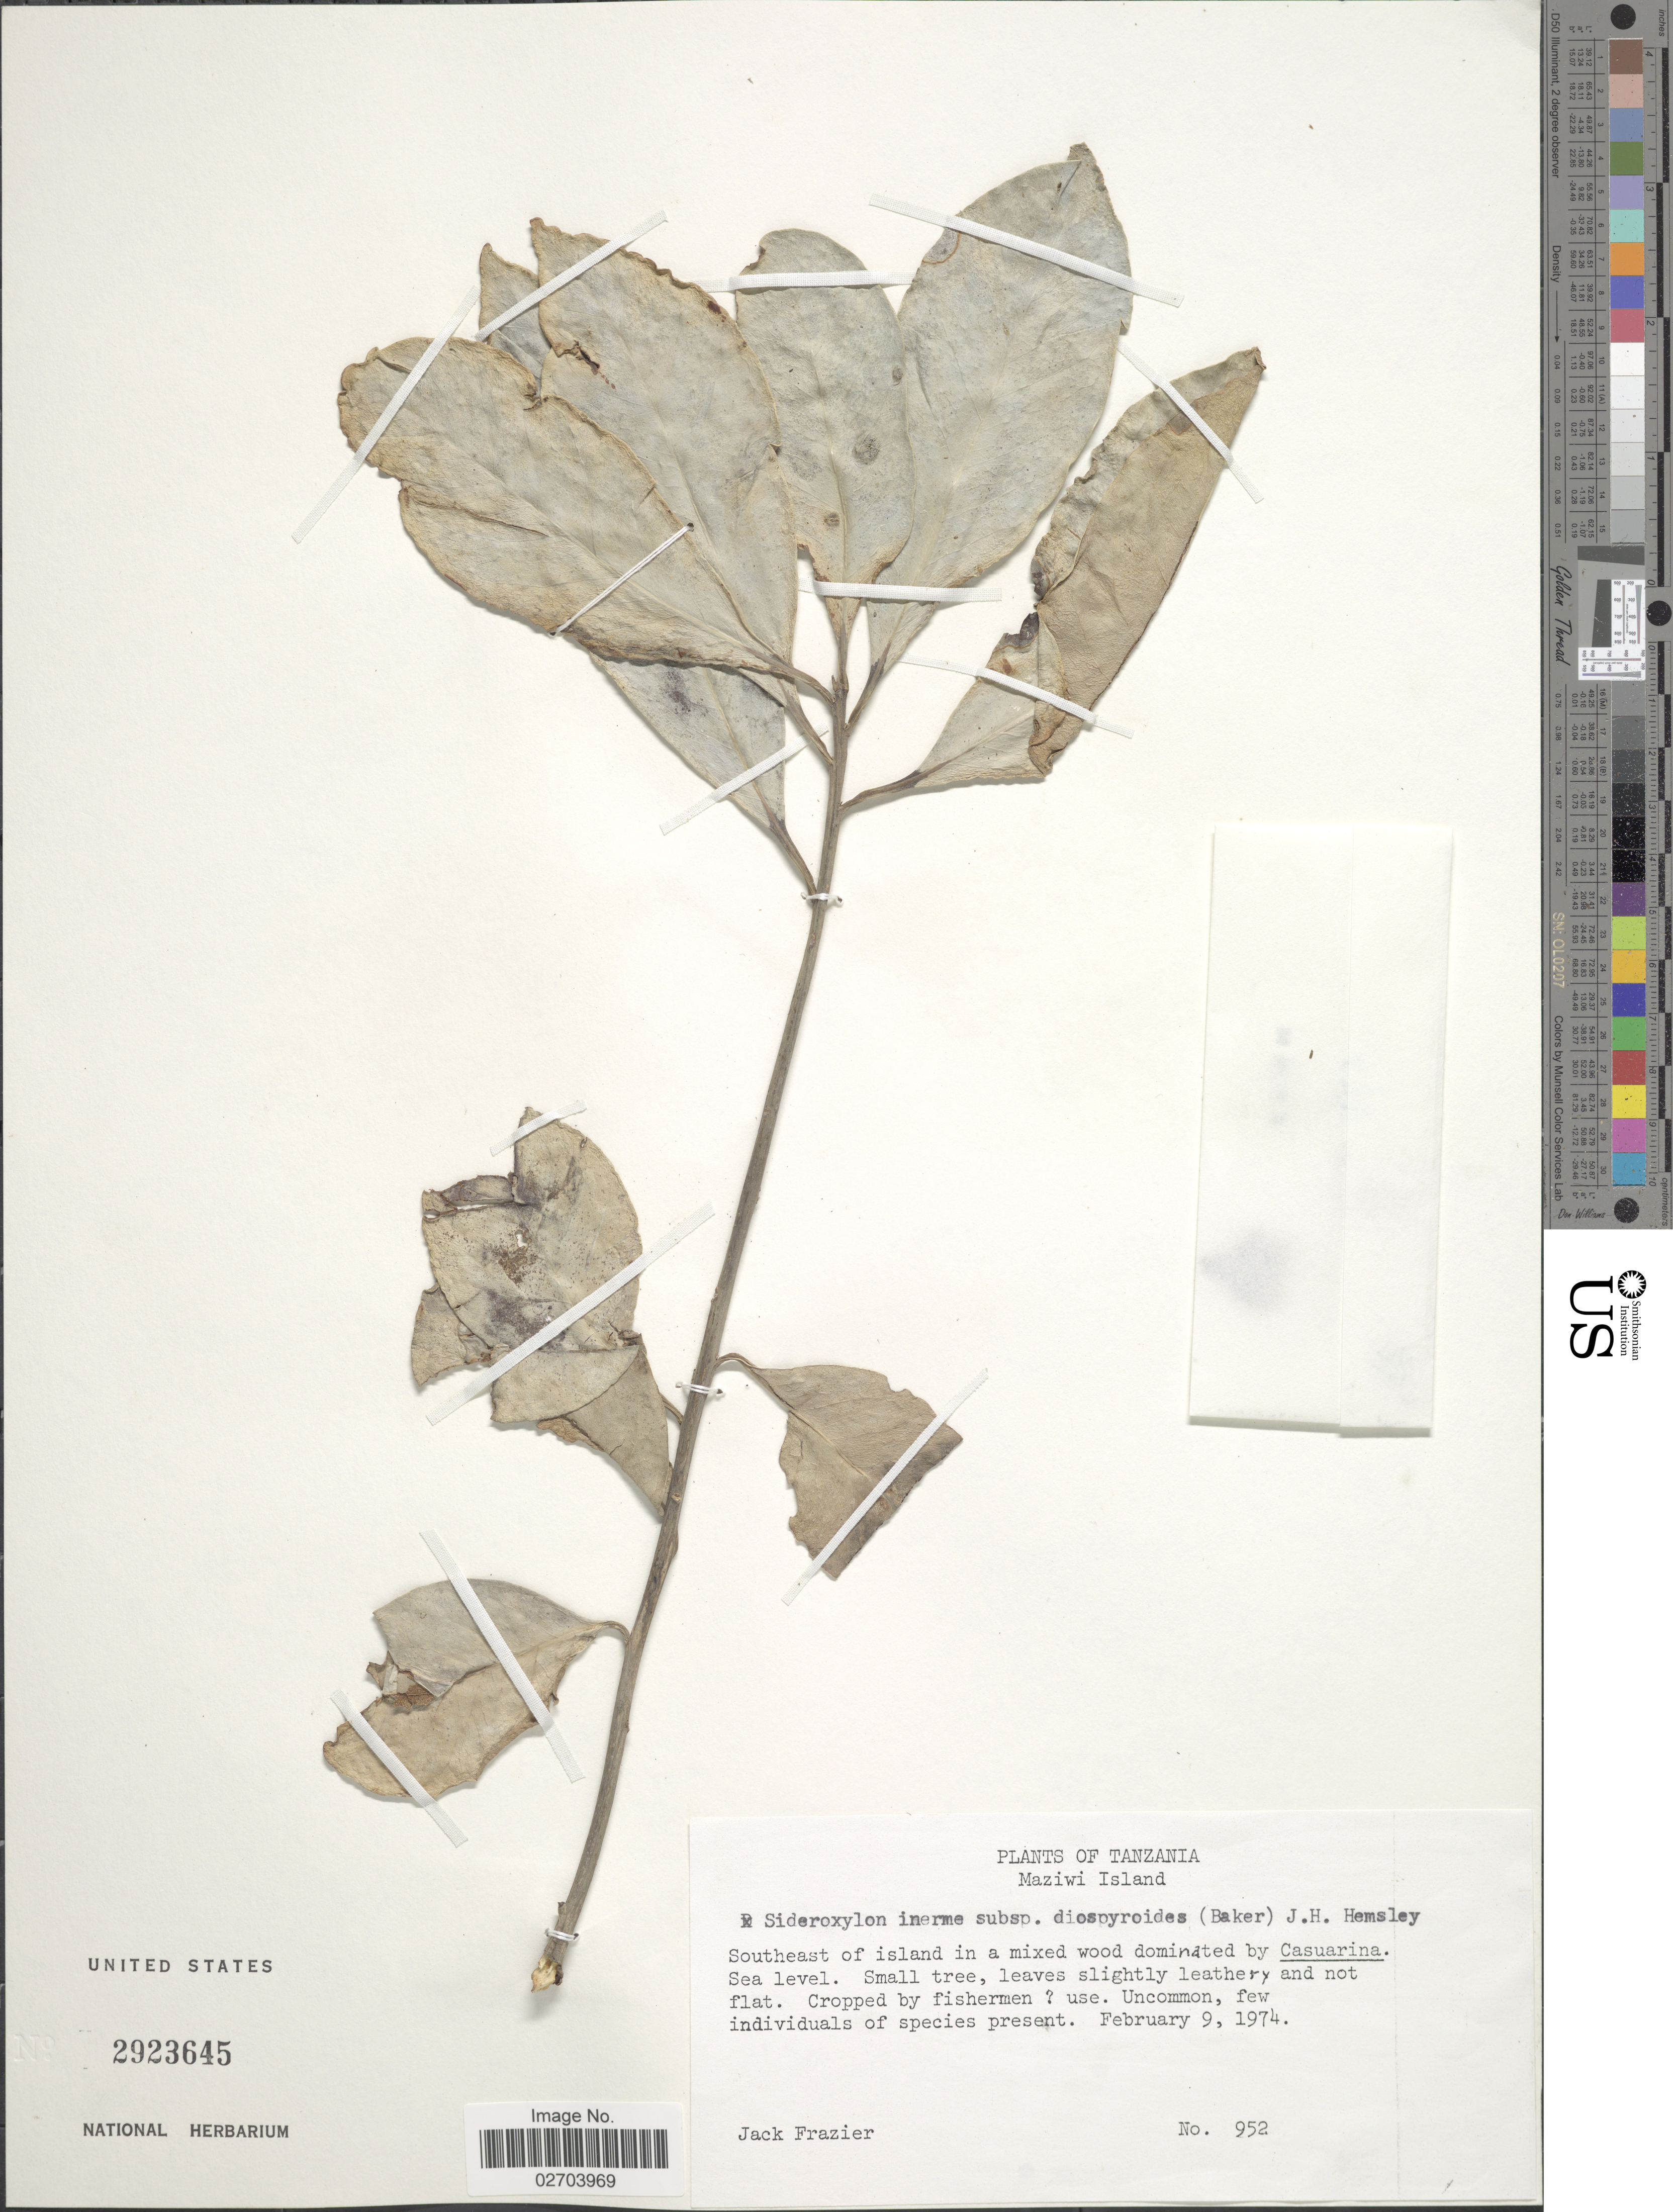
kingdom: Plantae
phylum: Tracheophyta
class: Magnoliopsida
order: Ericales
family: Sapotaceae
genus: Sideroxylon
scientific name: Sideroxylon inerme subsp. diospyroides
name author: J.H. Hemsl.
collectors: J. Frazier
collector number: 952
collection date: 1974-02-09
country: Tanzania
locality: Tanzania, Maziwi Island. Southeast of island in a mixed wood.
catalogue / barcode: US 2923645